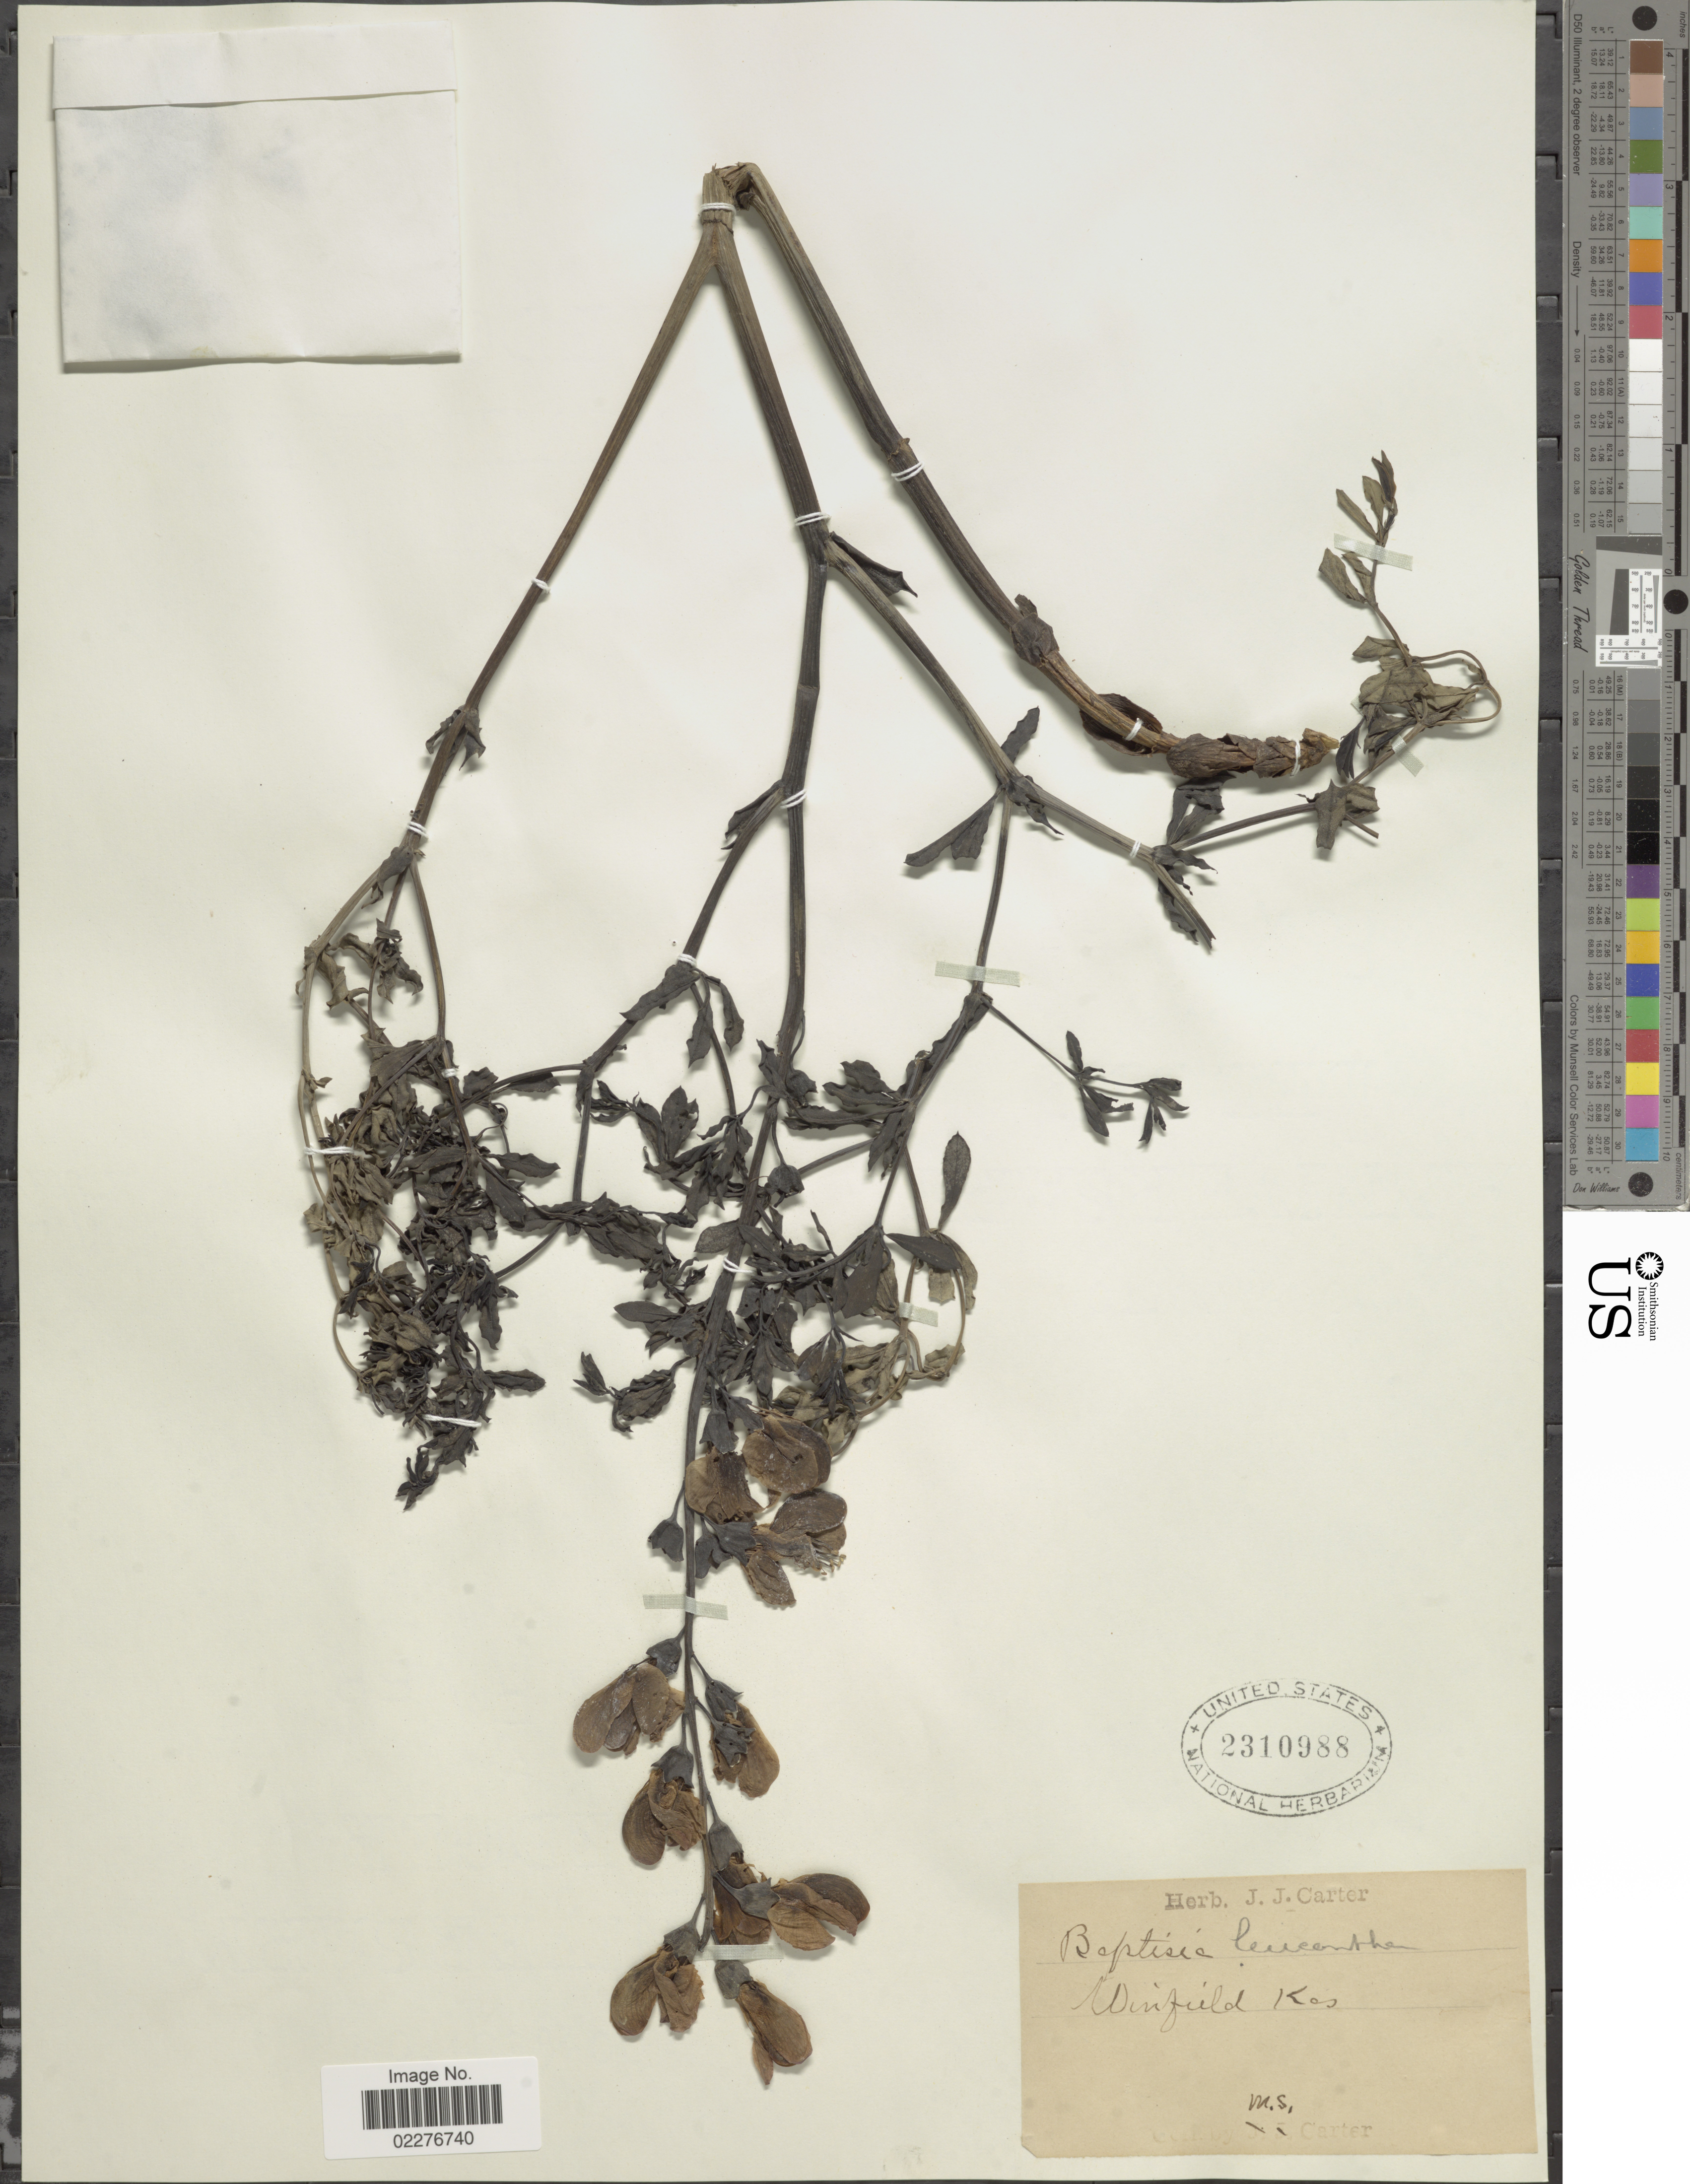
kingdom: Plantae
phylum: Tracheophyta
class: Magnoliopsida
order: Fabales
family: Fabaceae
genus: Baptisia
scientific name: Baptisia leucantha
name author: Torr. & A. Gray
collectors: M. Carter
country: United States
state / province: Kansas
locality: Winfield, Kas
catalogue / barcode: US 2310988